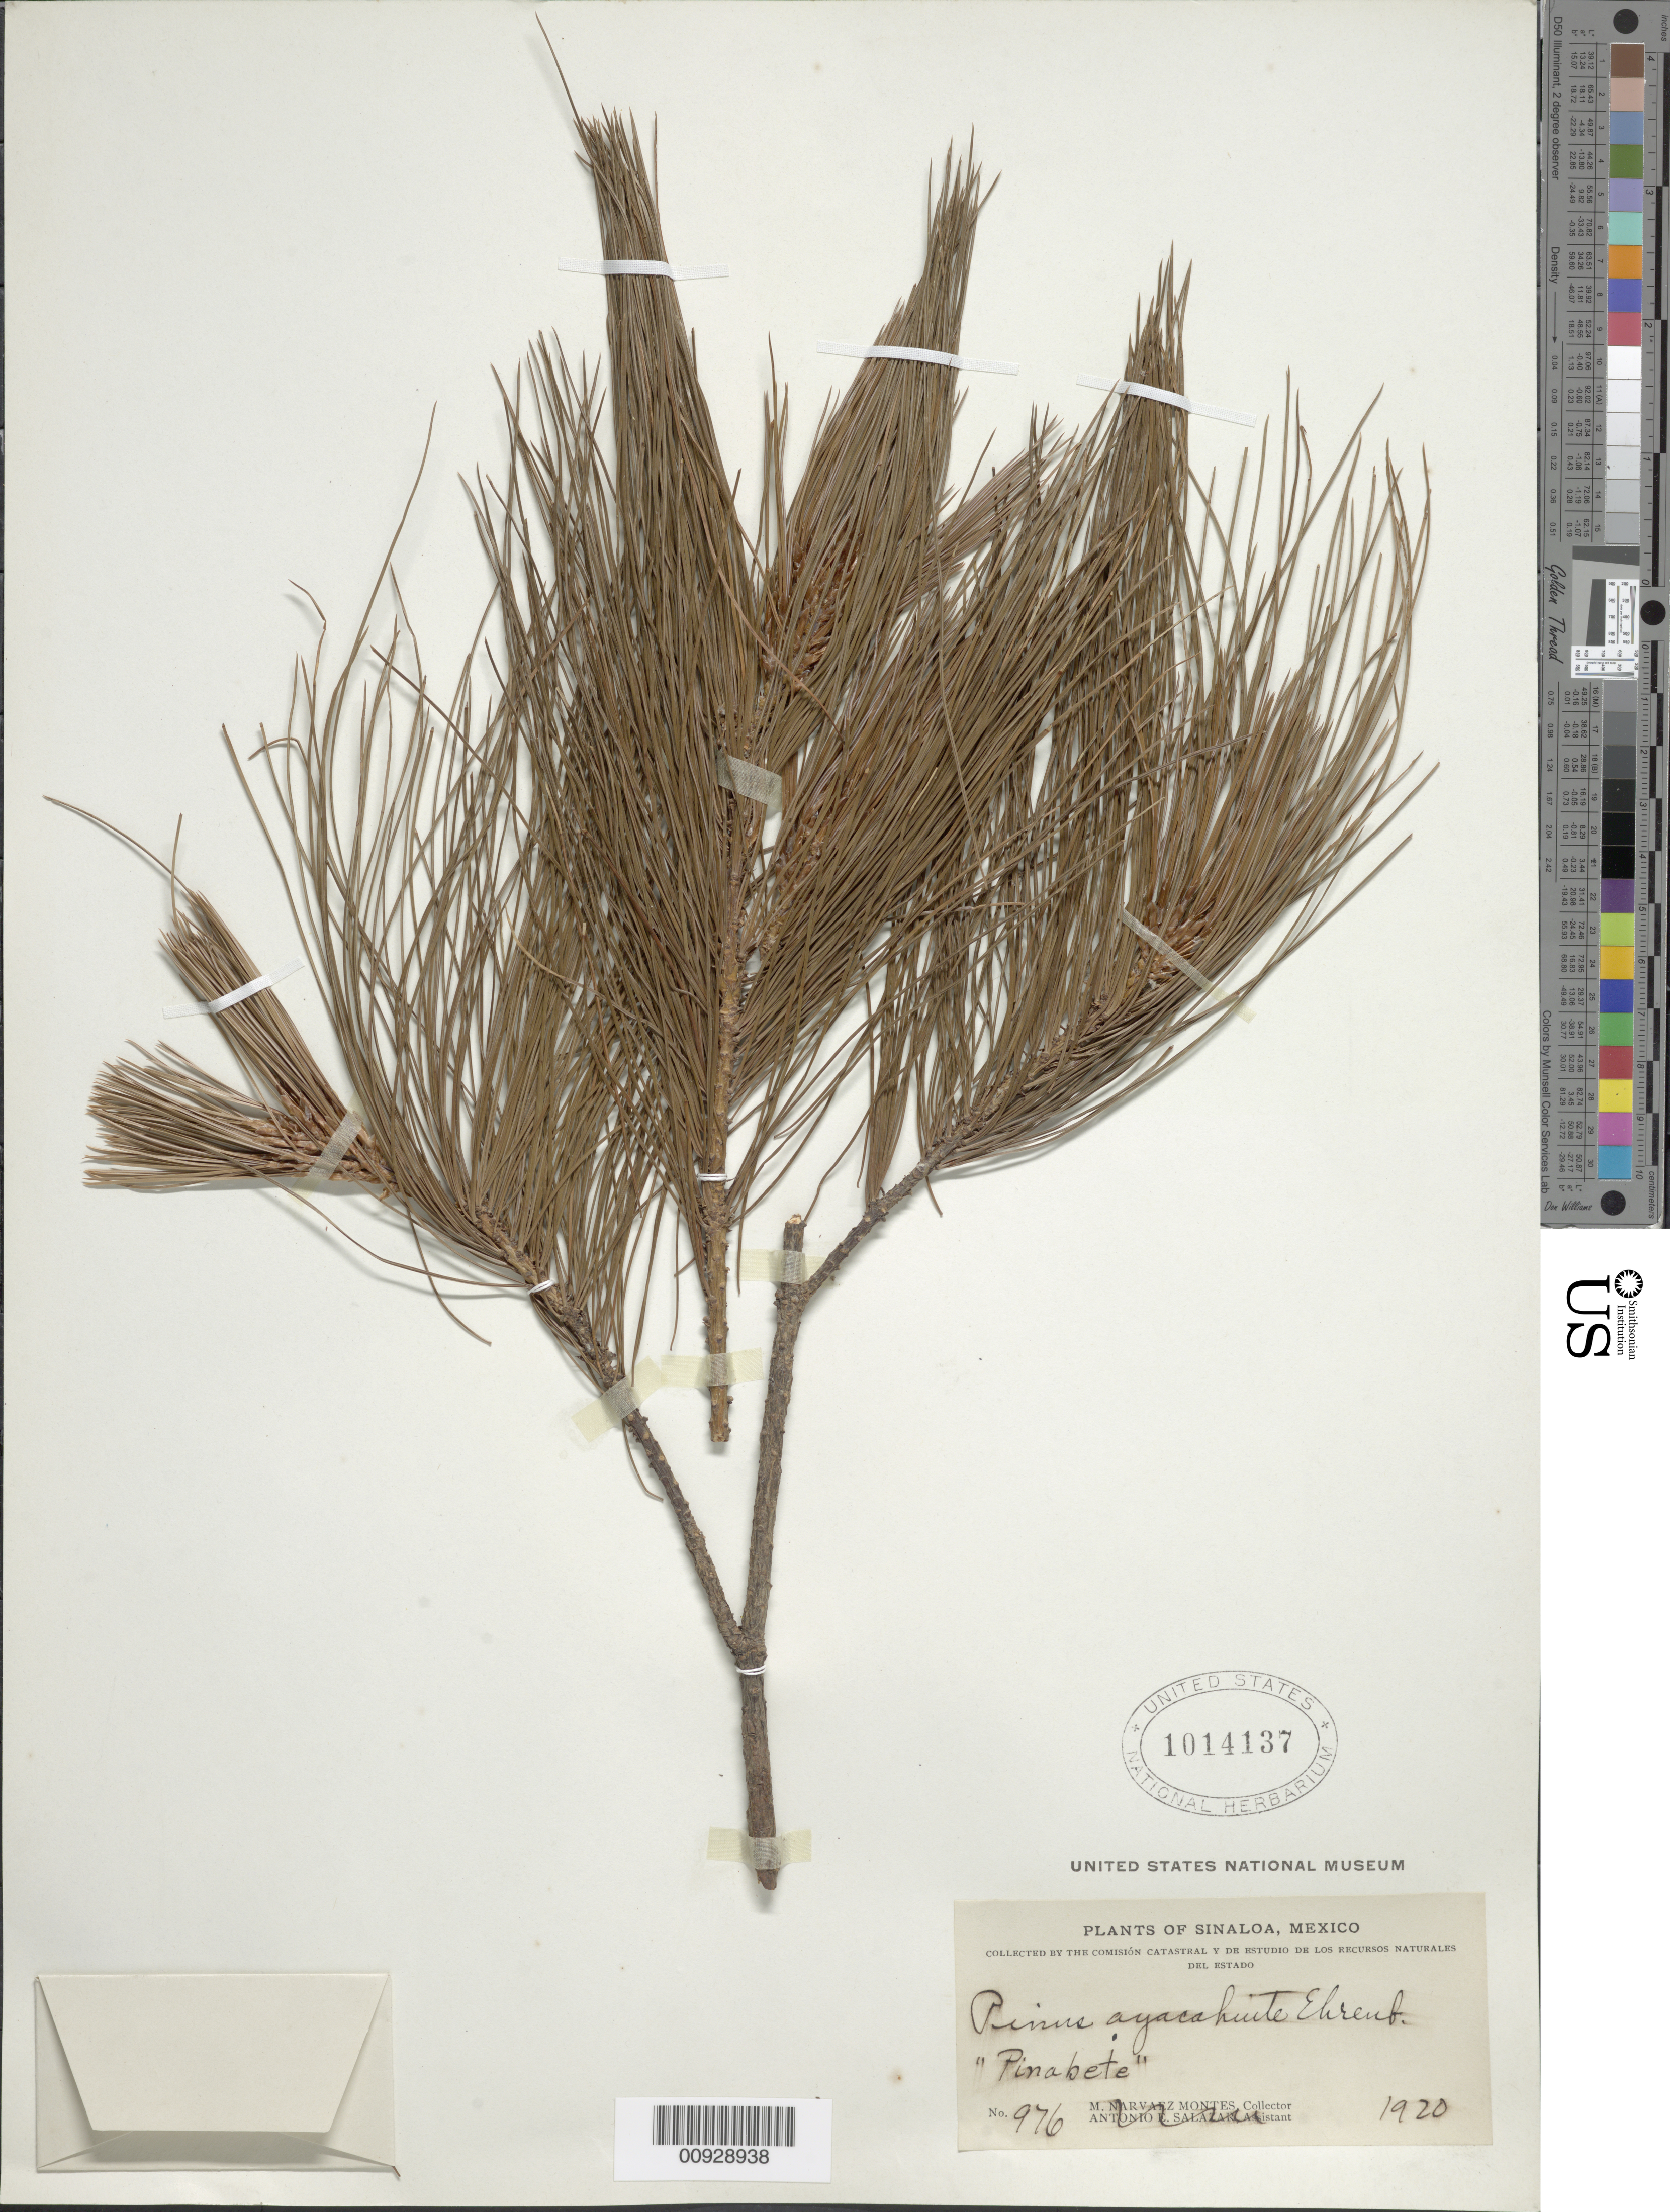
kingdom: Plantae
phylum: Tracheophyta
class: Pinopsida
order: Pinales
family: Pinaceae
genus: Pinus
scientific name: Pinus ayacahuite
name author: Ehrenb. ex Schltdl.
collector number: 976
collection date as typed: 1920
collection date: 1920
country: Mexico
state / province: Sinaloa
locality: Sinaloa.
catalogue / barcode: US 1014137